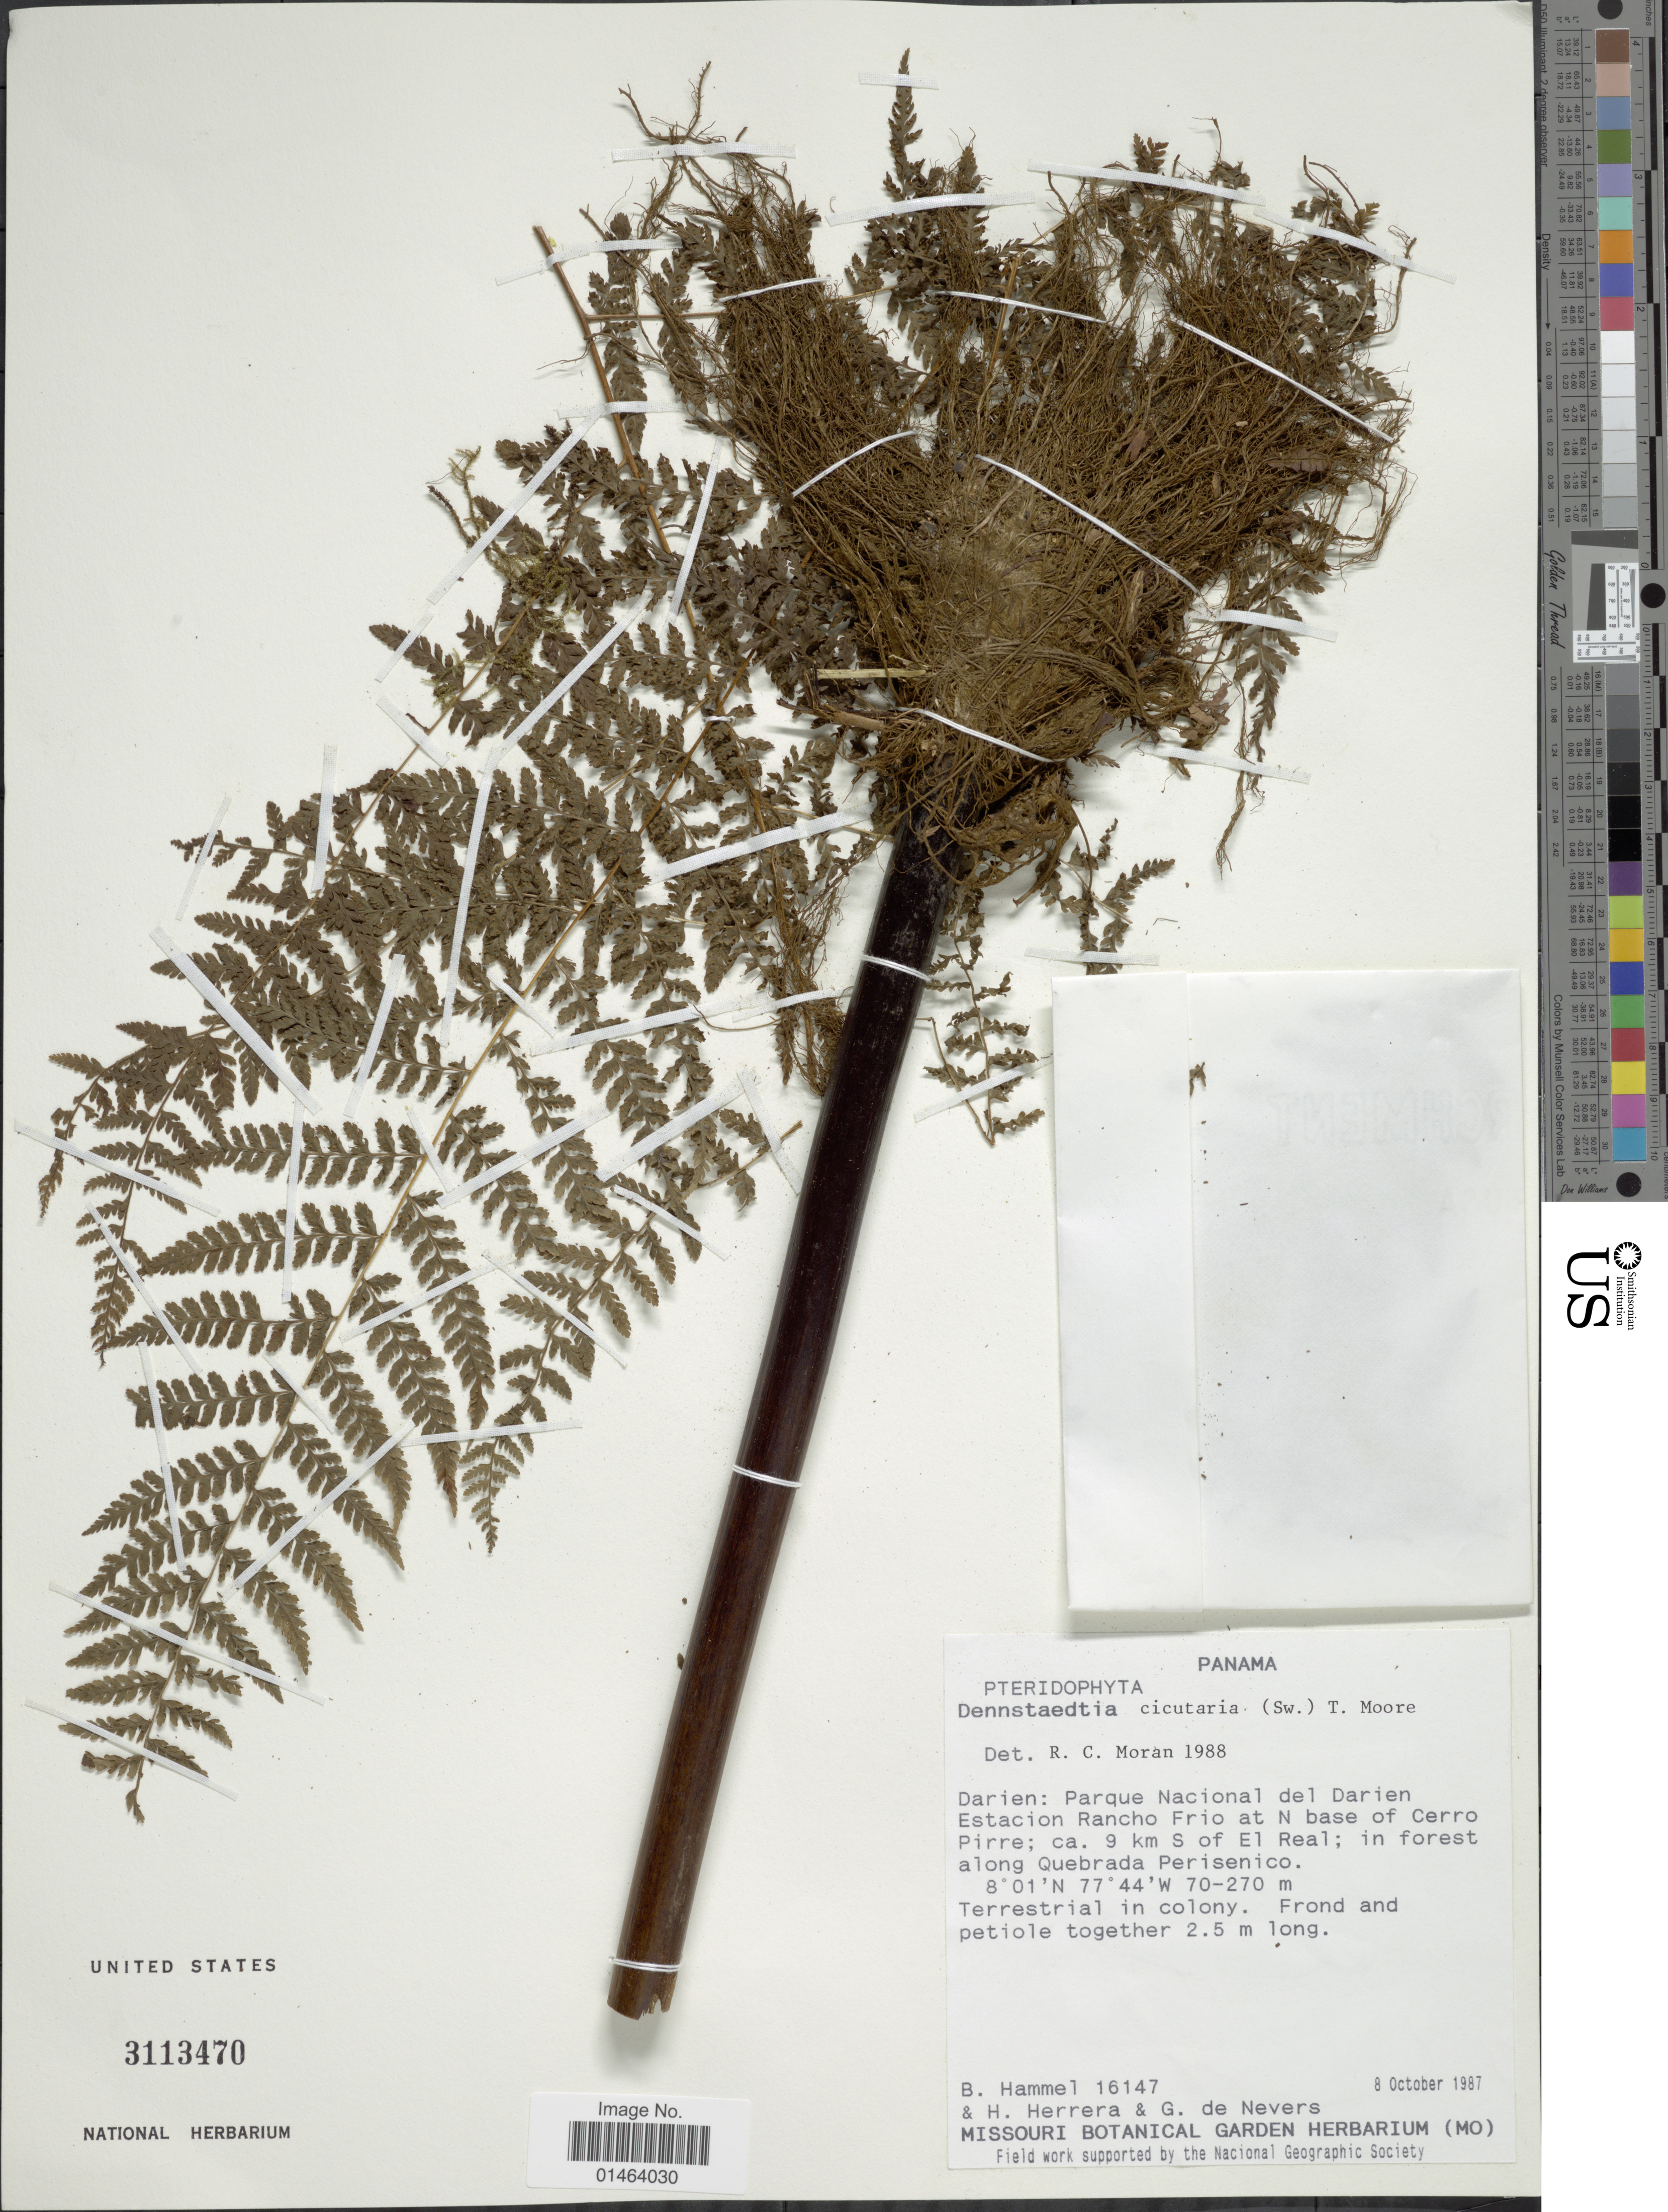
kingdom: Plantae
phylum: Tracheophyta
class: Polypodiopsida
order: Polypodiales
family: Dennstaedtiaceae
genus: Dennstaedtia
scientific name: Dennstaedtia cicutaria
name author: (Sw.) T. Moore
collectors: B. Hammel, H. Herrera & G. C. de Nevers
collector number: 16147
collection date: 1987-10-08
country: Panama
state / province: Darién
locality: Panama, Darien: Parque Nacional del Darien Estacion Rancho Frio at N base of Cerro Pirre; ca. 9 km S of El Real; in forest along Quebrada Perisenico.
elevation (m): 70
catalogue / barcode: US 3113470